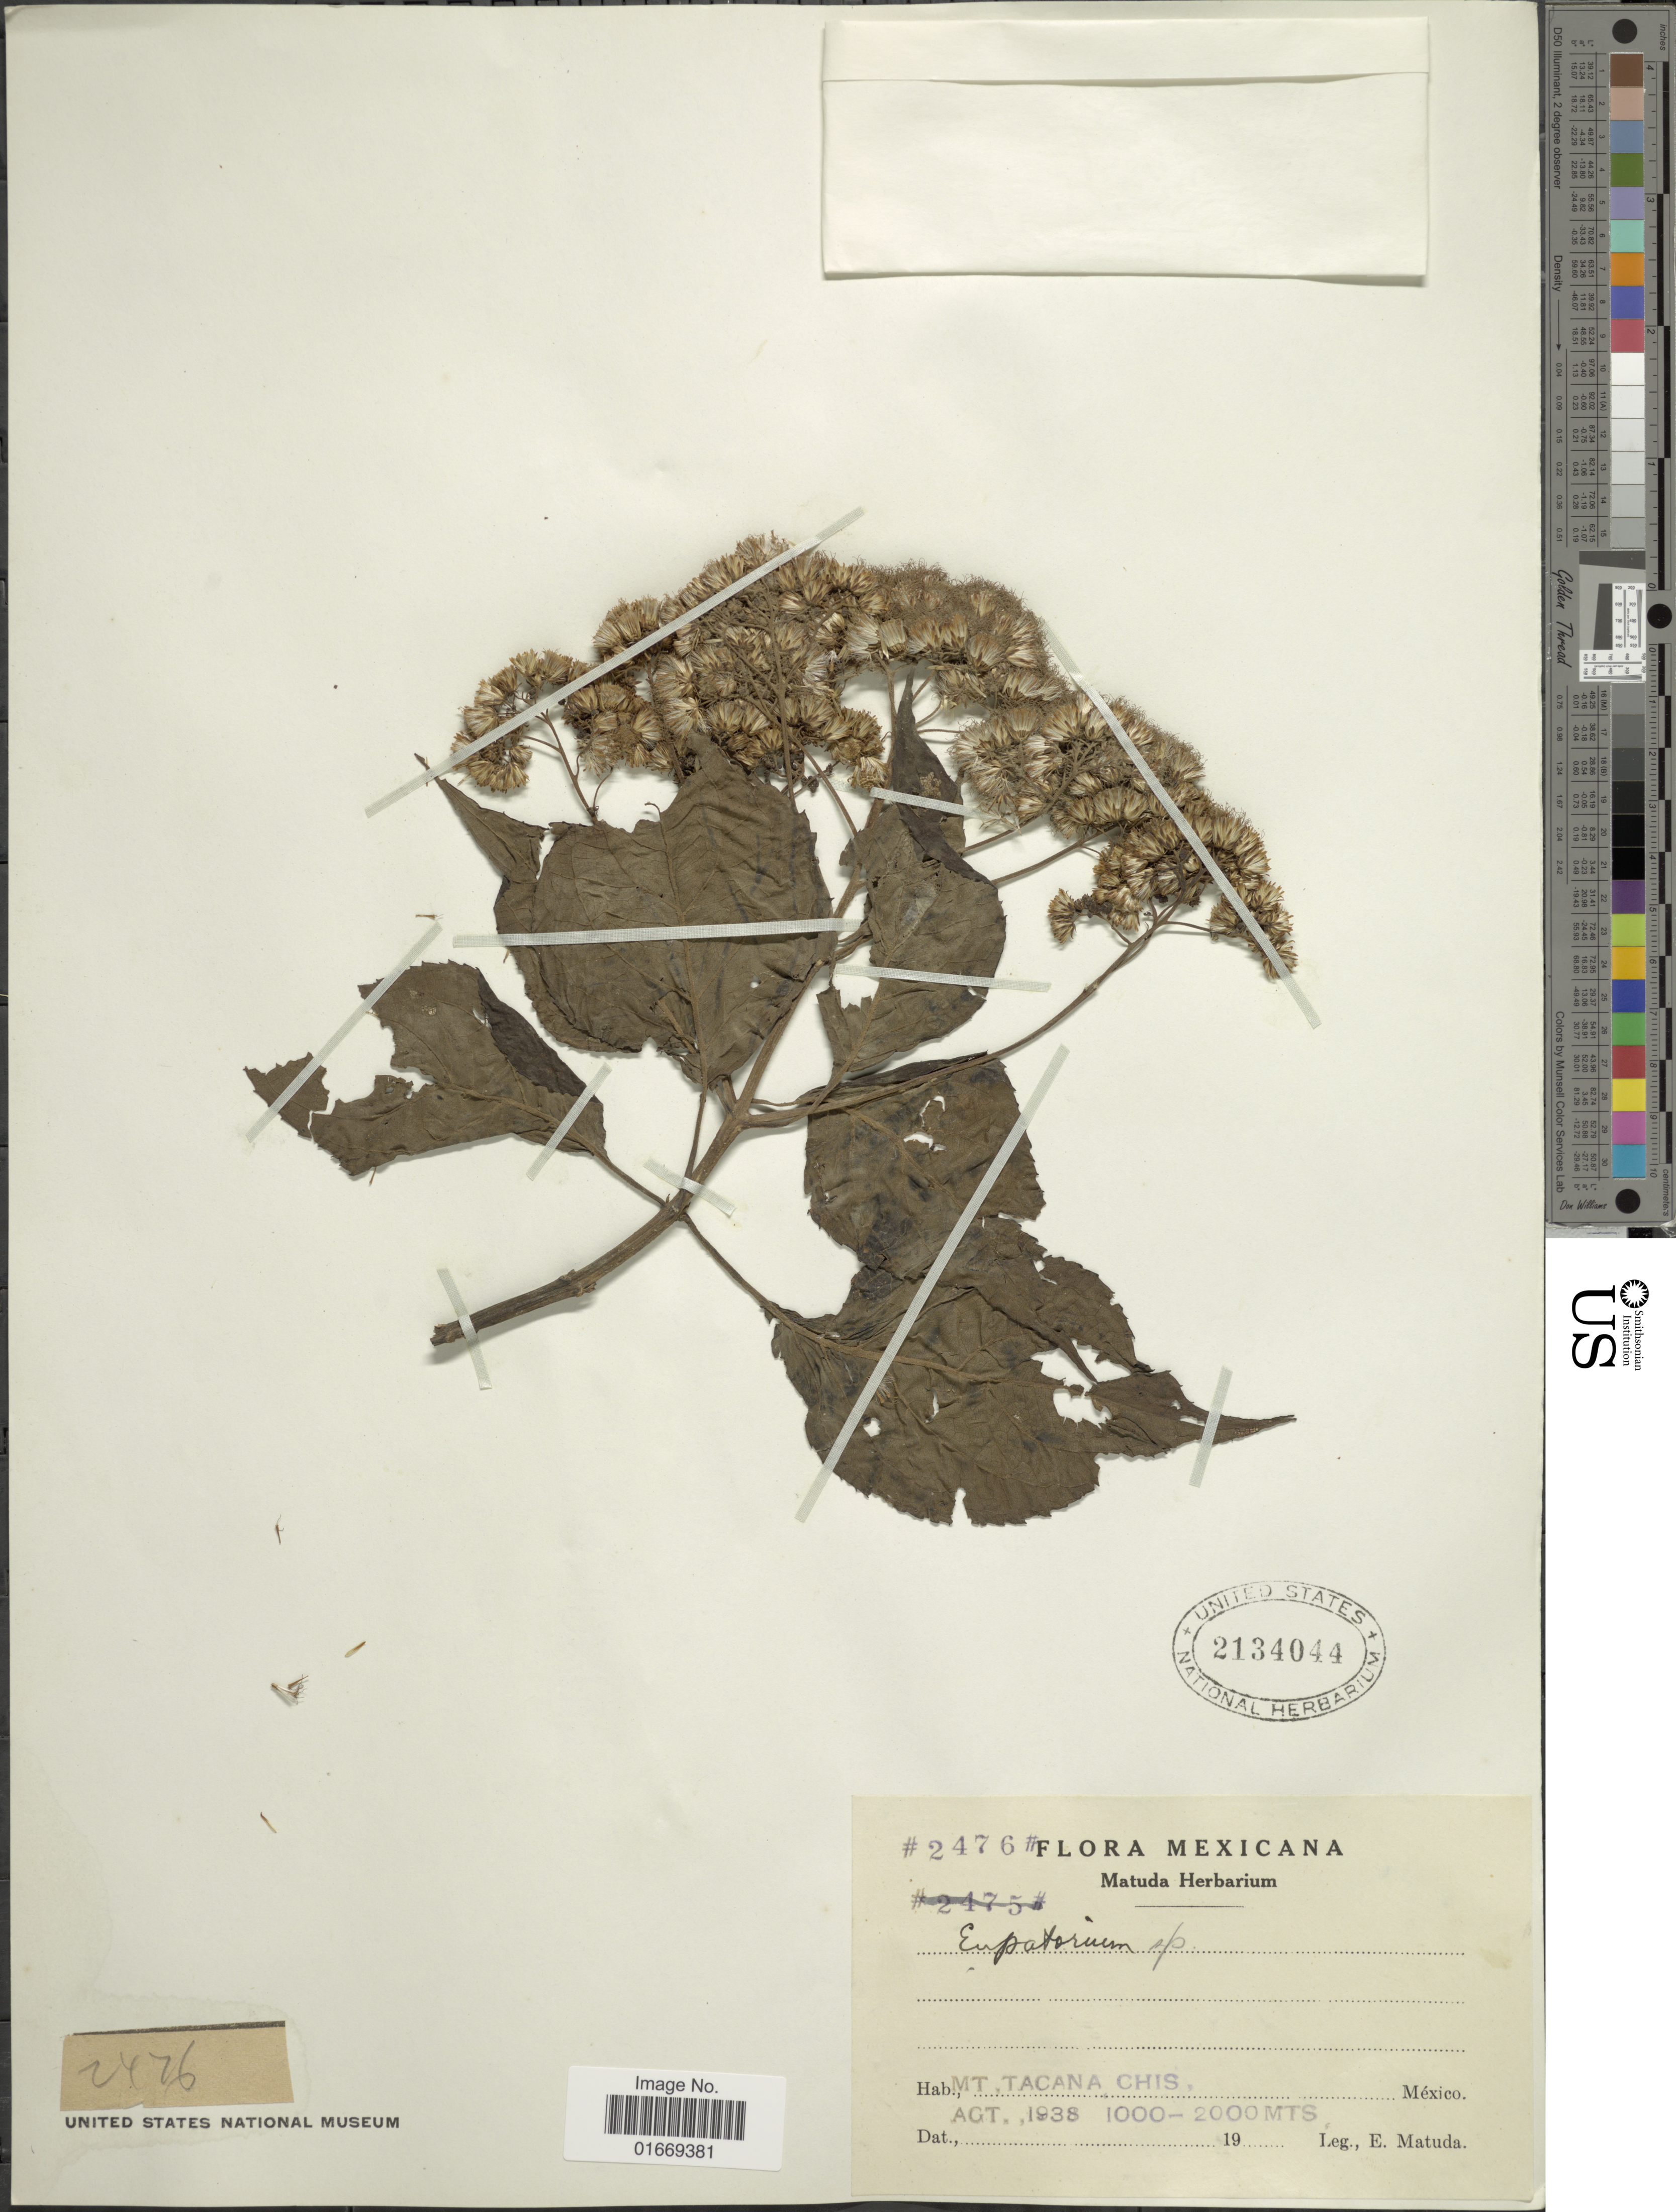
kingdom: Plantae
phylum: Tracheophyta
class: Magnoliopsida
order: Asterales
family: Asteraceae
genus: Bartlettina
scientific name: Bartlettina pansamalensis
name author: (B.L. Rob.) R.M. King & H. Rob.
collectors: E. Matuda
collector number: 2476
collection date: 1938-08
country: Mexico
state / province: Chiapas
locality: Mt. Tacana, Chis.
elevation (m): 1000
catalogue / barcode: US 2134044